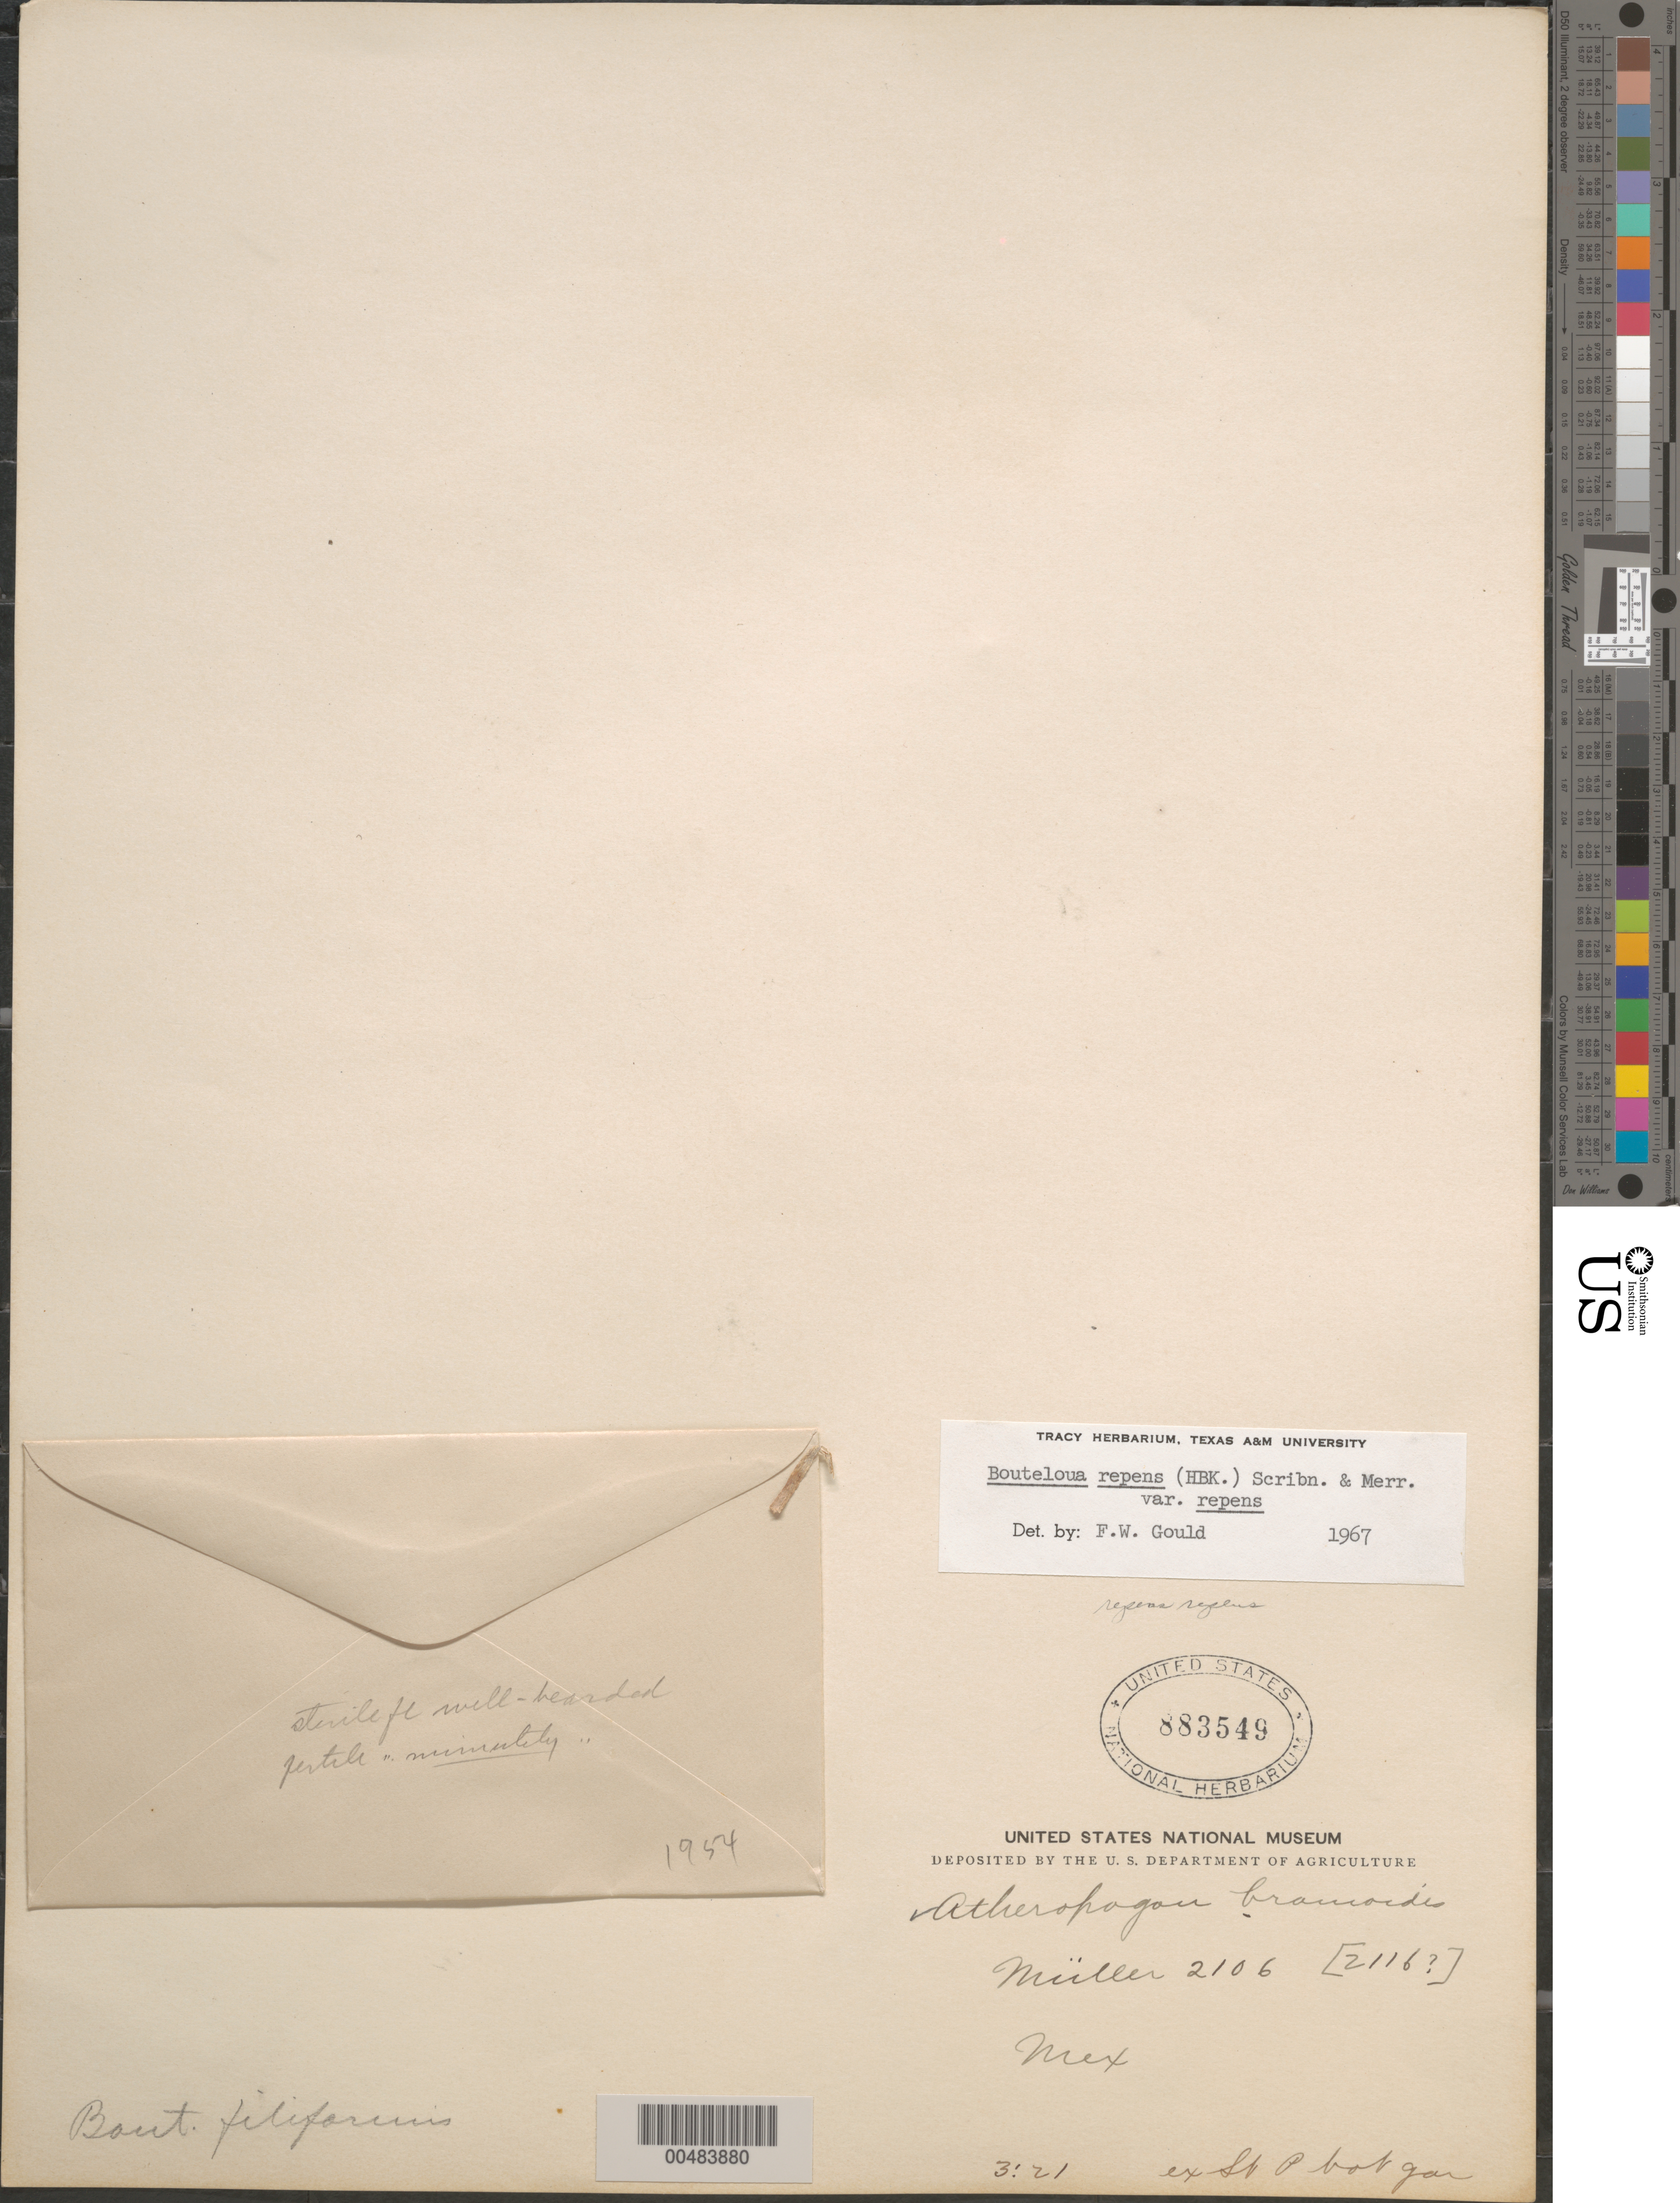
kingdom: Plantae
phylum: Tracheophyta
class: Liliopsida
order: Poales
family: Poaceae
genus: Bouteloua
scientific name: Bouteloua repens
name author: (Kunth) Scribn. & Merr.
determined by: Gould, F. W.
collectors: -- Müller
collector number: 2106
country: Mexico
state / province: Durango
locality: San Ramon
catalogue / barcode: US 883549